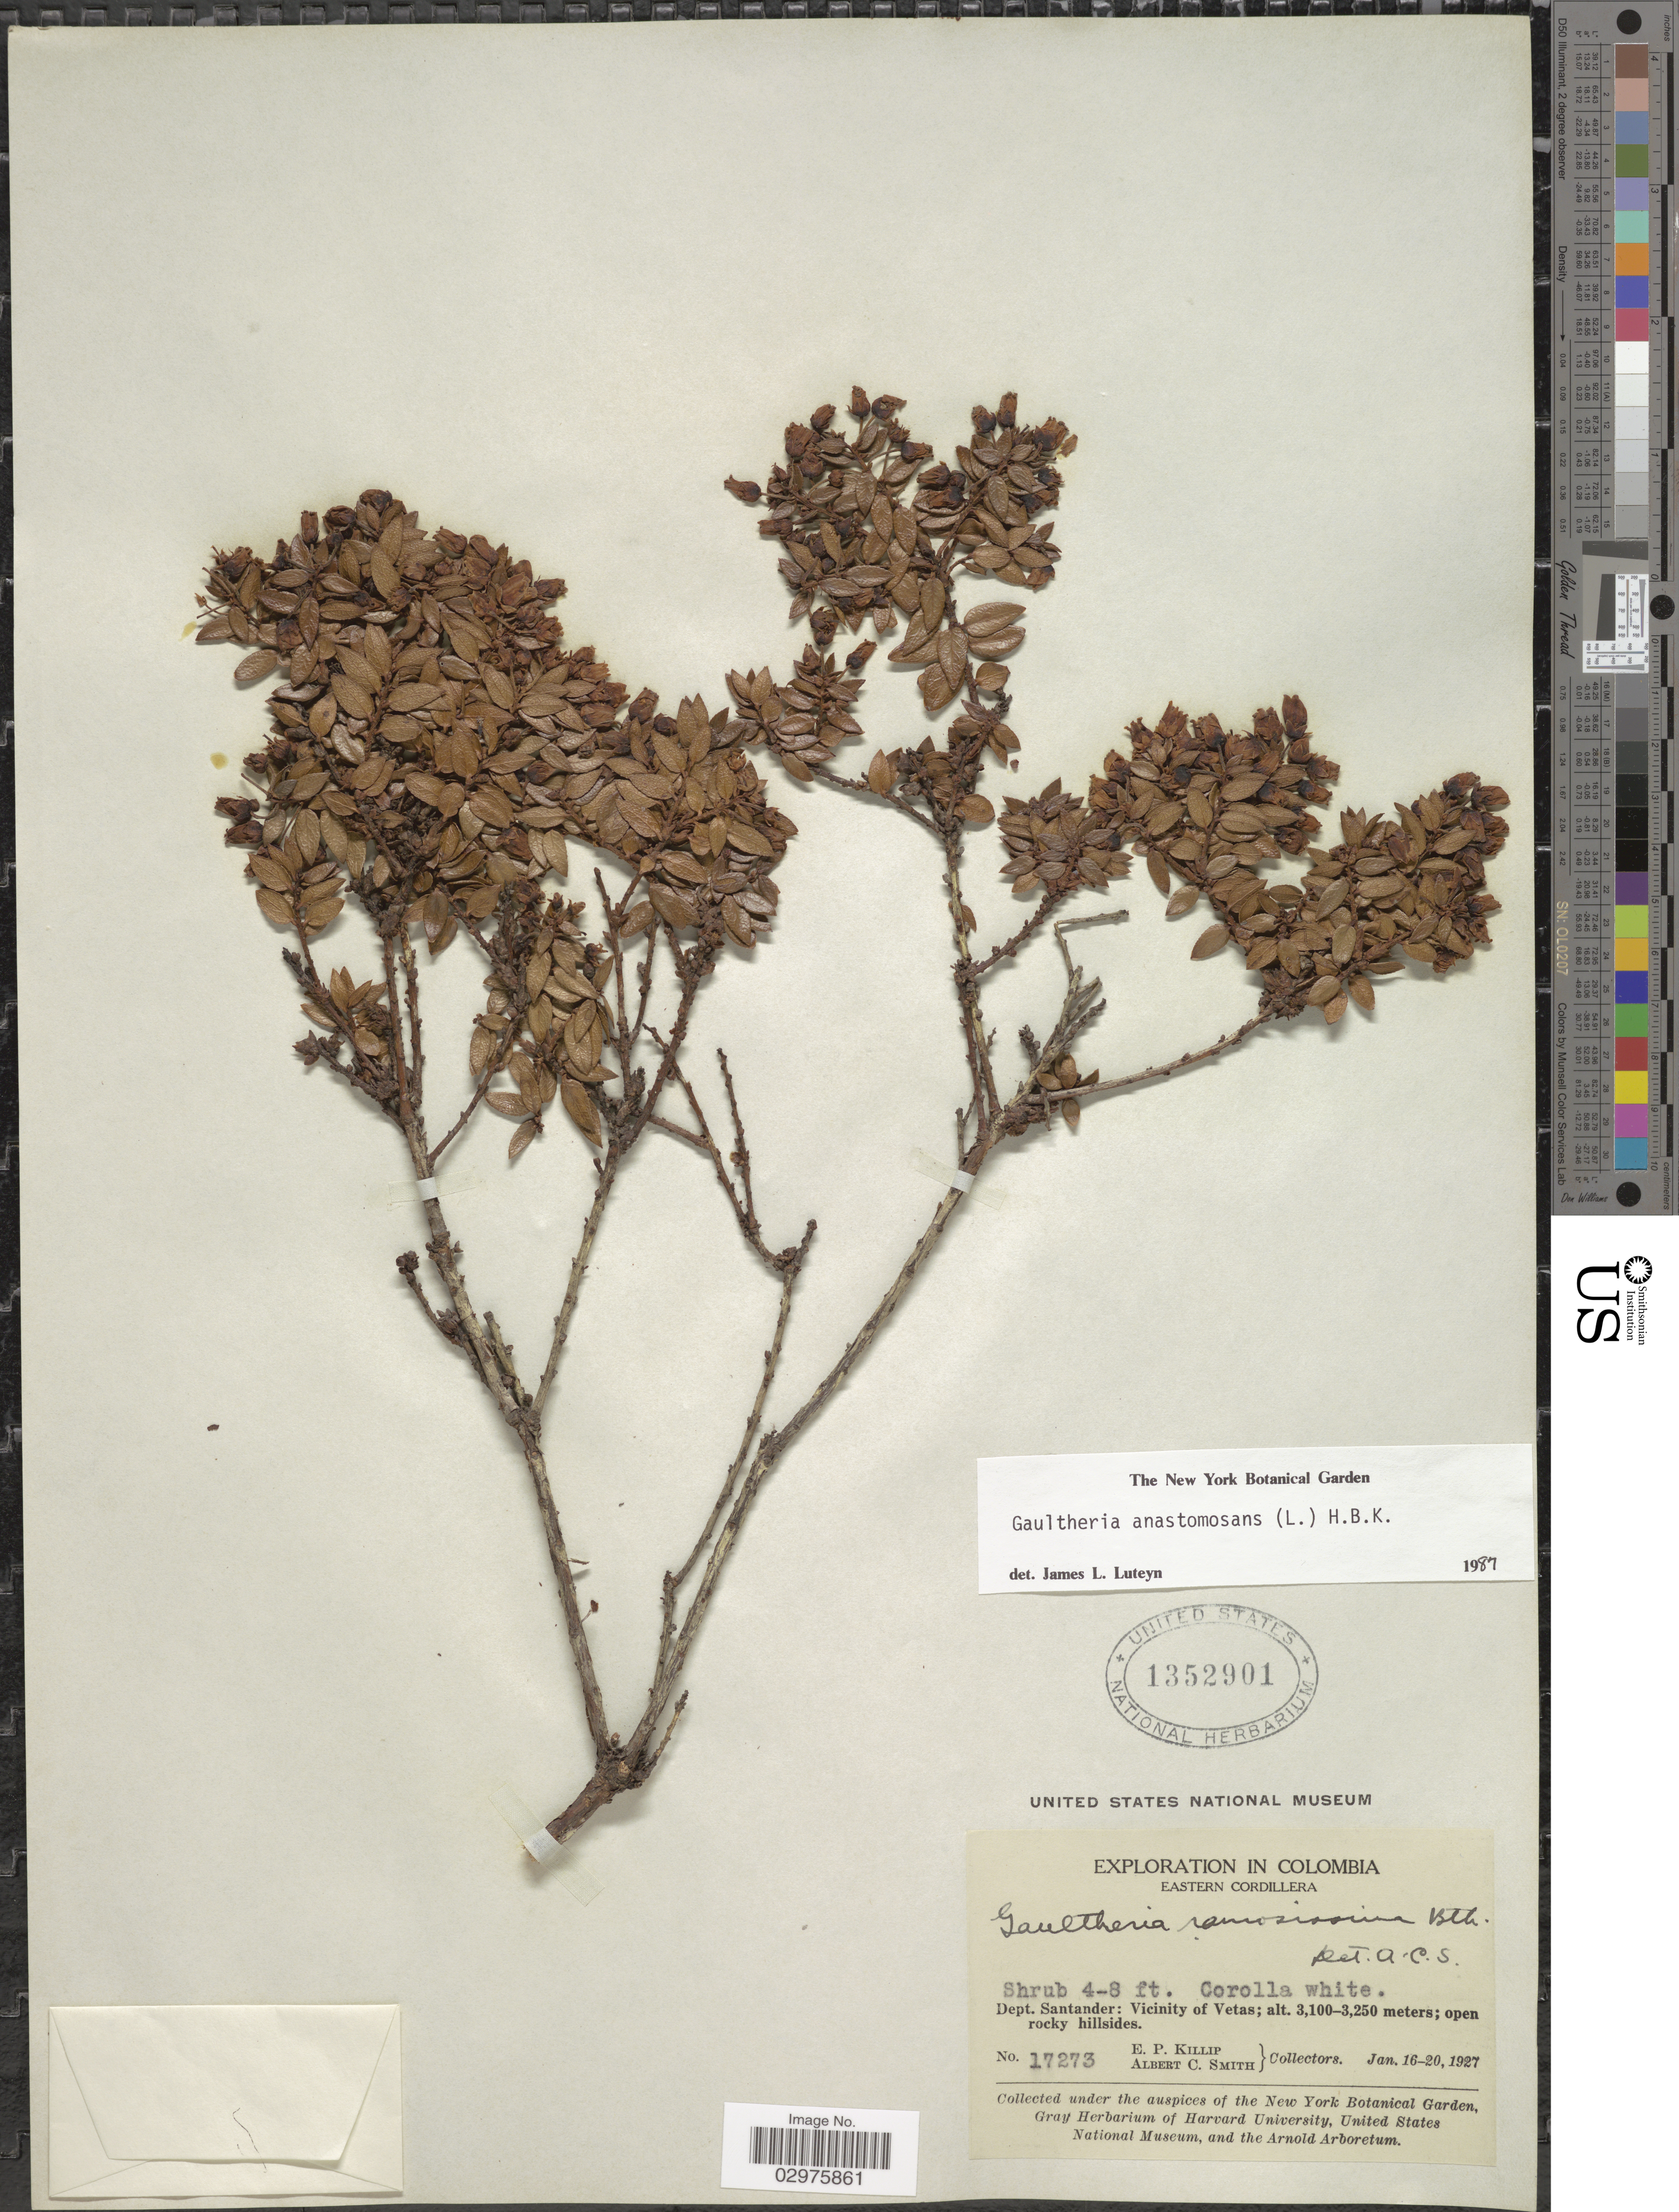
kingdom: Plantae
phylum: Tracheophyta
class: Magnoliopsida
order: Ericales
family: Ericaceae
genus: Gaultheria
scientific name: Gaultheria anastomosans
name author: (L. f.) Kunth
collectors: E. P. Killip & A. C. Smith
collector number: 17273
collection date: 1927-01-16/1927-01-20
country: Colombia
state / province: Santander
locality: Eastern Cordillera. Dept. Santander: Vicinity of Vetas.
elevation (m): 3100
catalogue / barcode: US 1352901